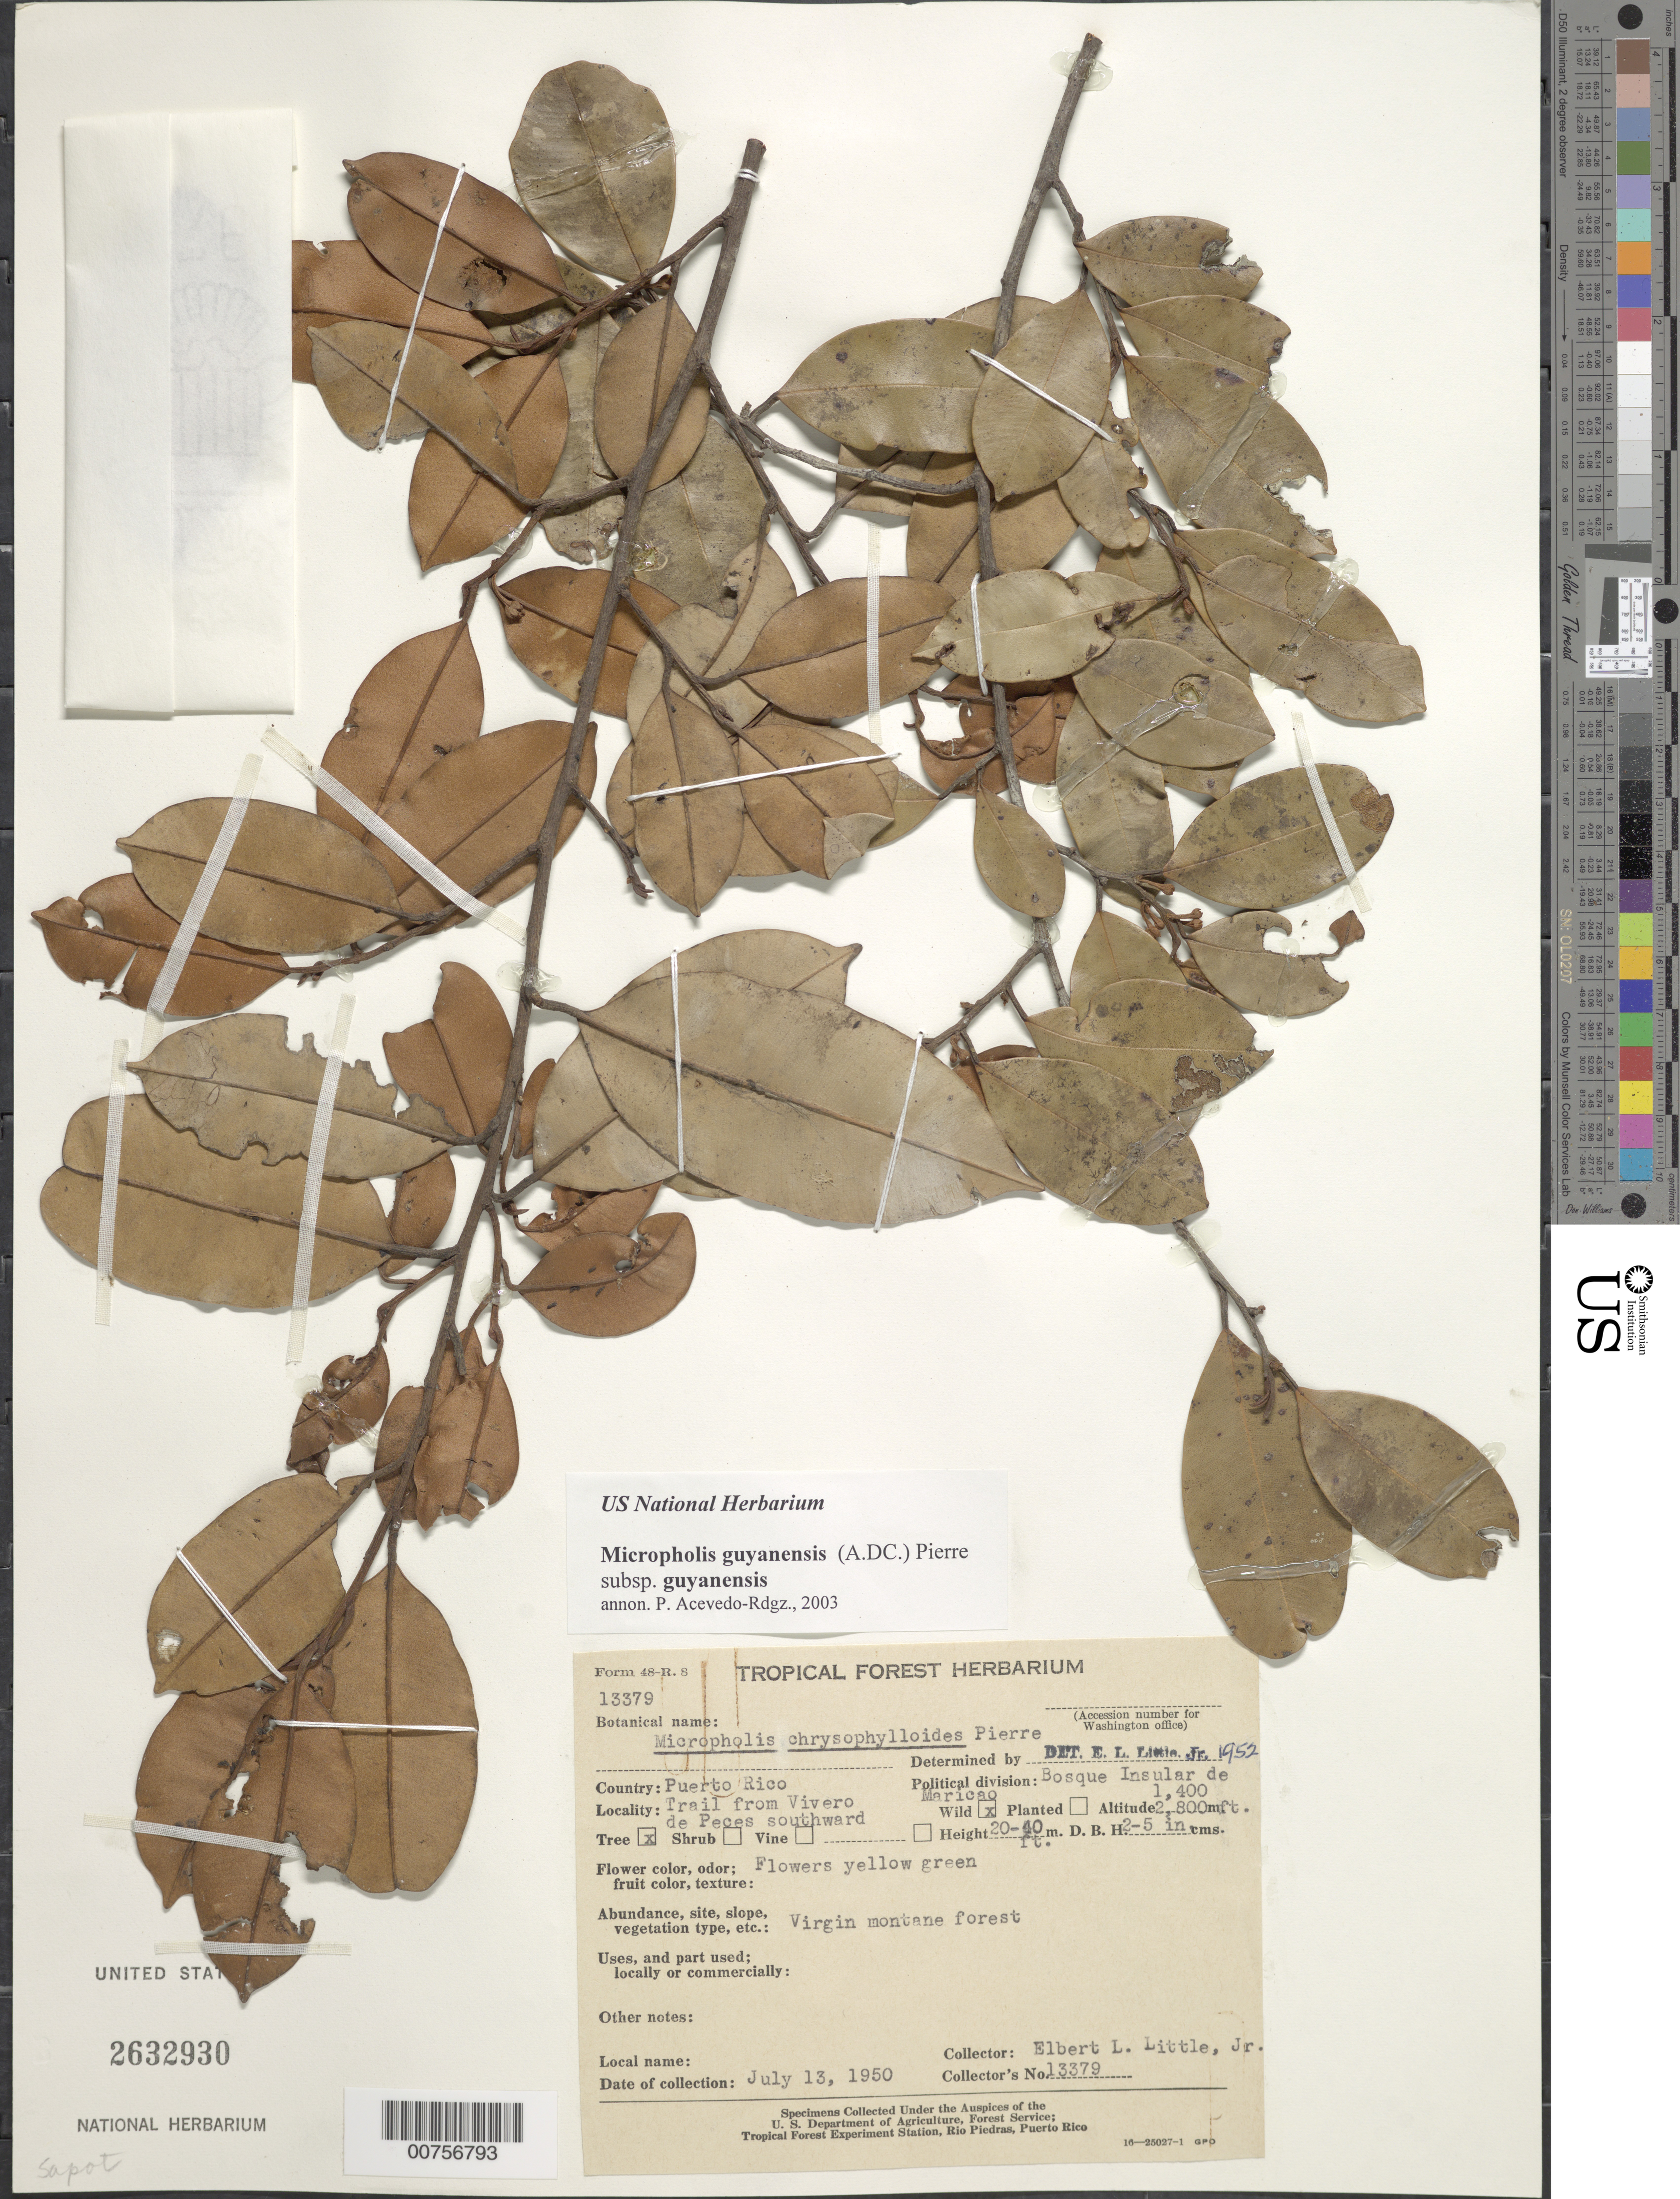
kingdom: Plantae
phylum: Tracheophyta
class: Magnoliopsida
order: Ericales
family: Sapotaceae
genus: Micropholis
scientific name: Micropholis guyanensis subsp. guyanensis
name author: (A. DC.) Pierre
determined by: Acevedo-Rodríguez, P., (BOT), Smithsonian Institution - National Museum of Natural History (UNITED STATES)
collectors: E. L. Little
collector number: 13379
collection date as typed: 13 Jul 1950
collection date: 1950-07-13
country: Puerto Rico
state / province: Maricao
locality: Trail from Vivero. Bosque Insular de Maricao.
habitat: Virgin montane forest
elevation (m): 427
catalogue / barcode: US 2632930